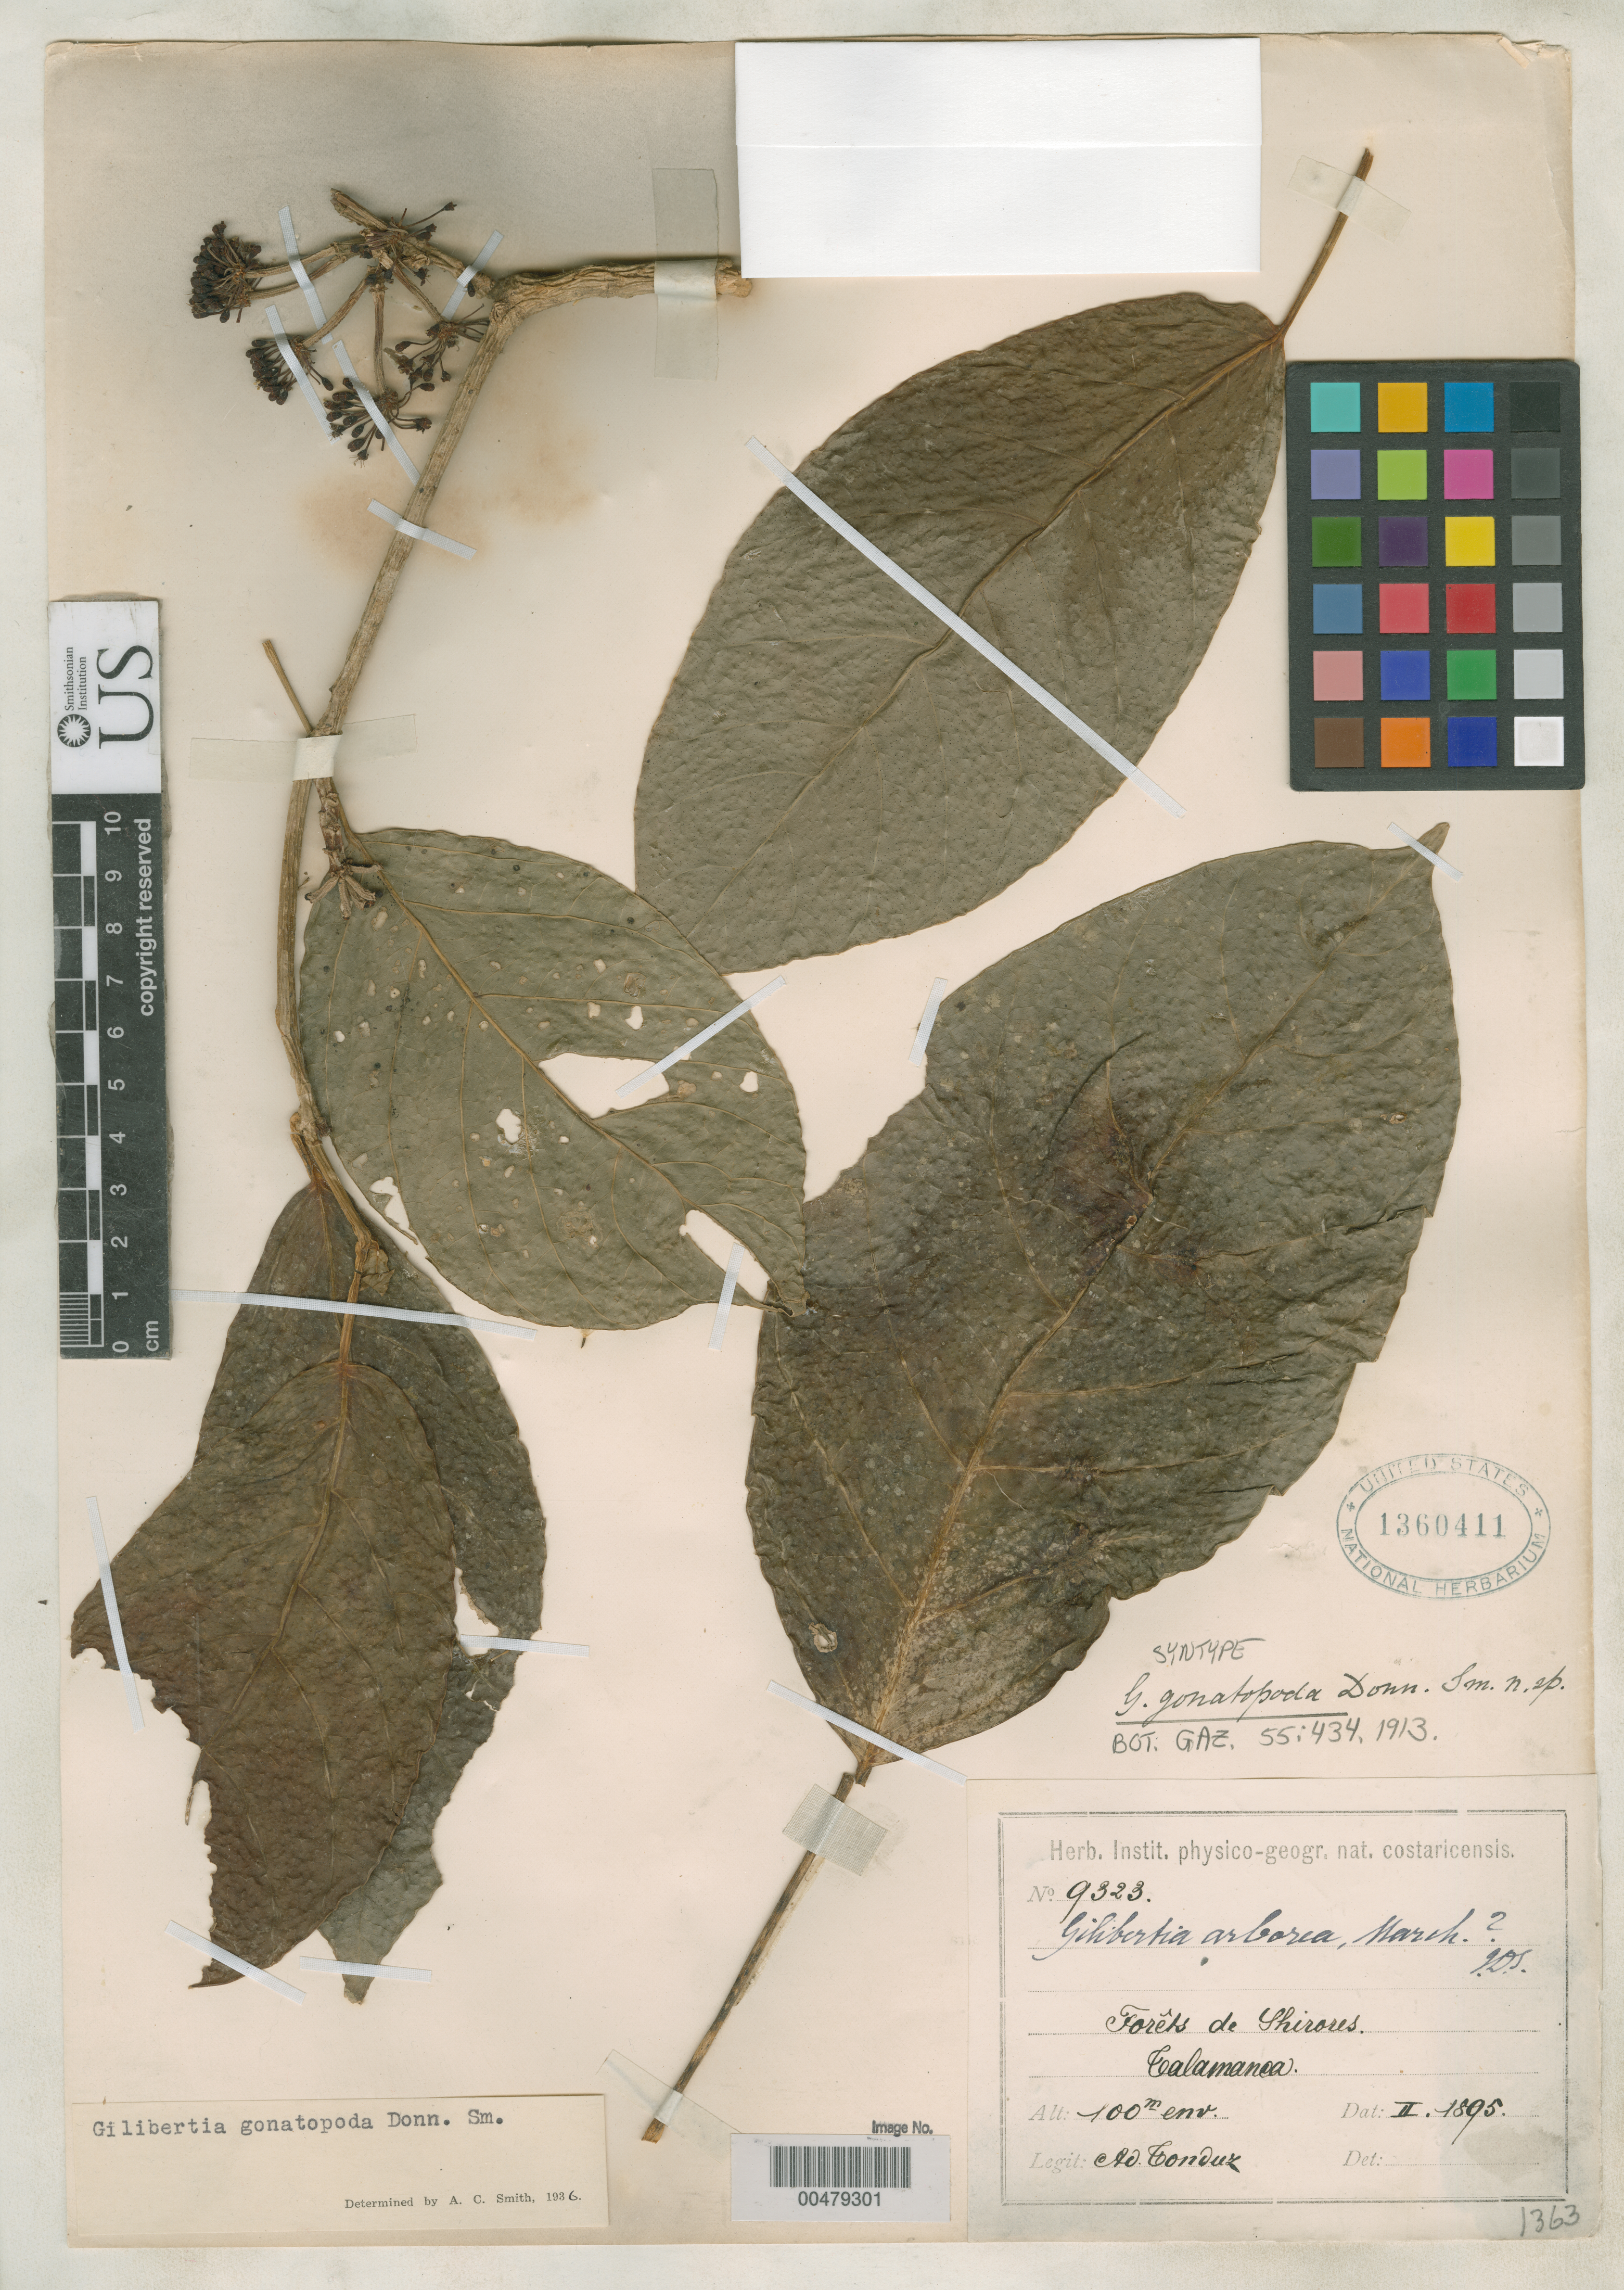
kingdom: Plantae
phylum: Tracheophyta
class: Magnoliopsida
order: Apiales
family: Araliaceae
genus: Gilibertia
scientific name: Gilibertia gonatopoda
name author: Donn. Sm.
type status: Syntype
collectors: A. Tonduz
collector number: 9323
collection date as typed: Feb 1895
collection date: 1895-02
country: Costa Rica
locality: Forets de Shirores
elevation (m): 100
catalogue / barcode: US 1360411